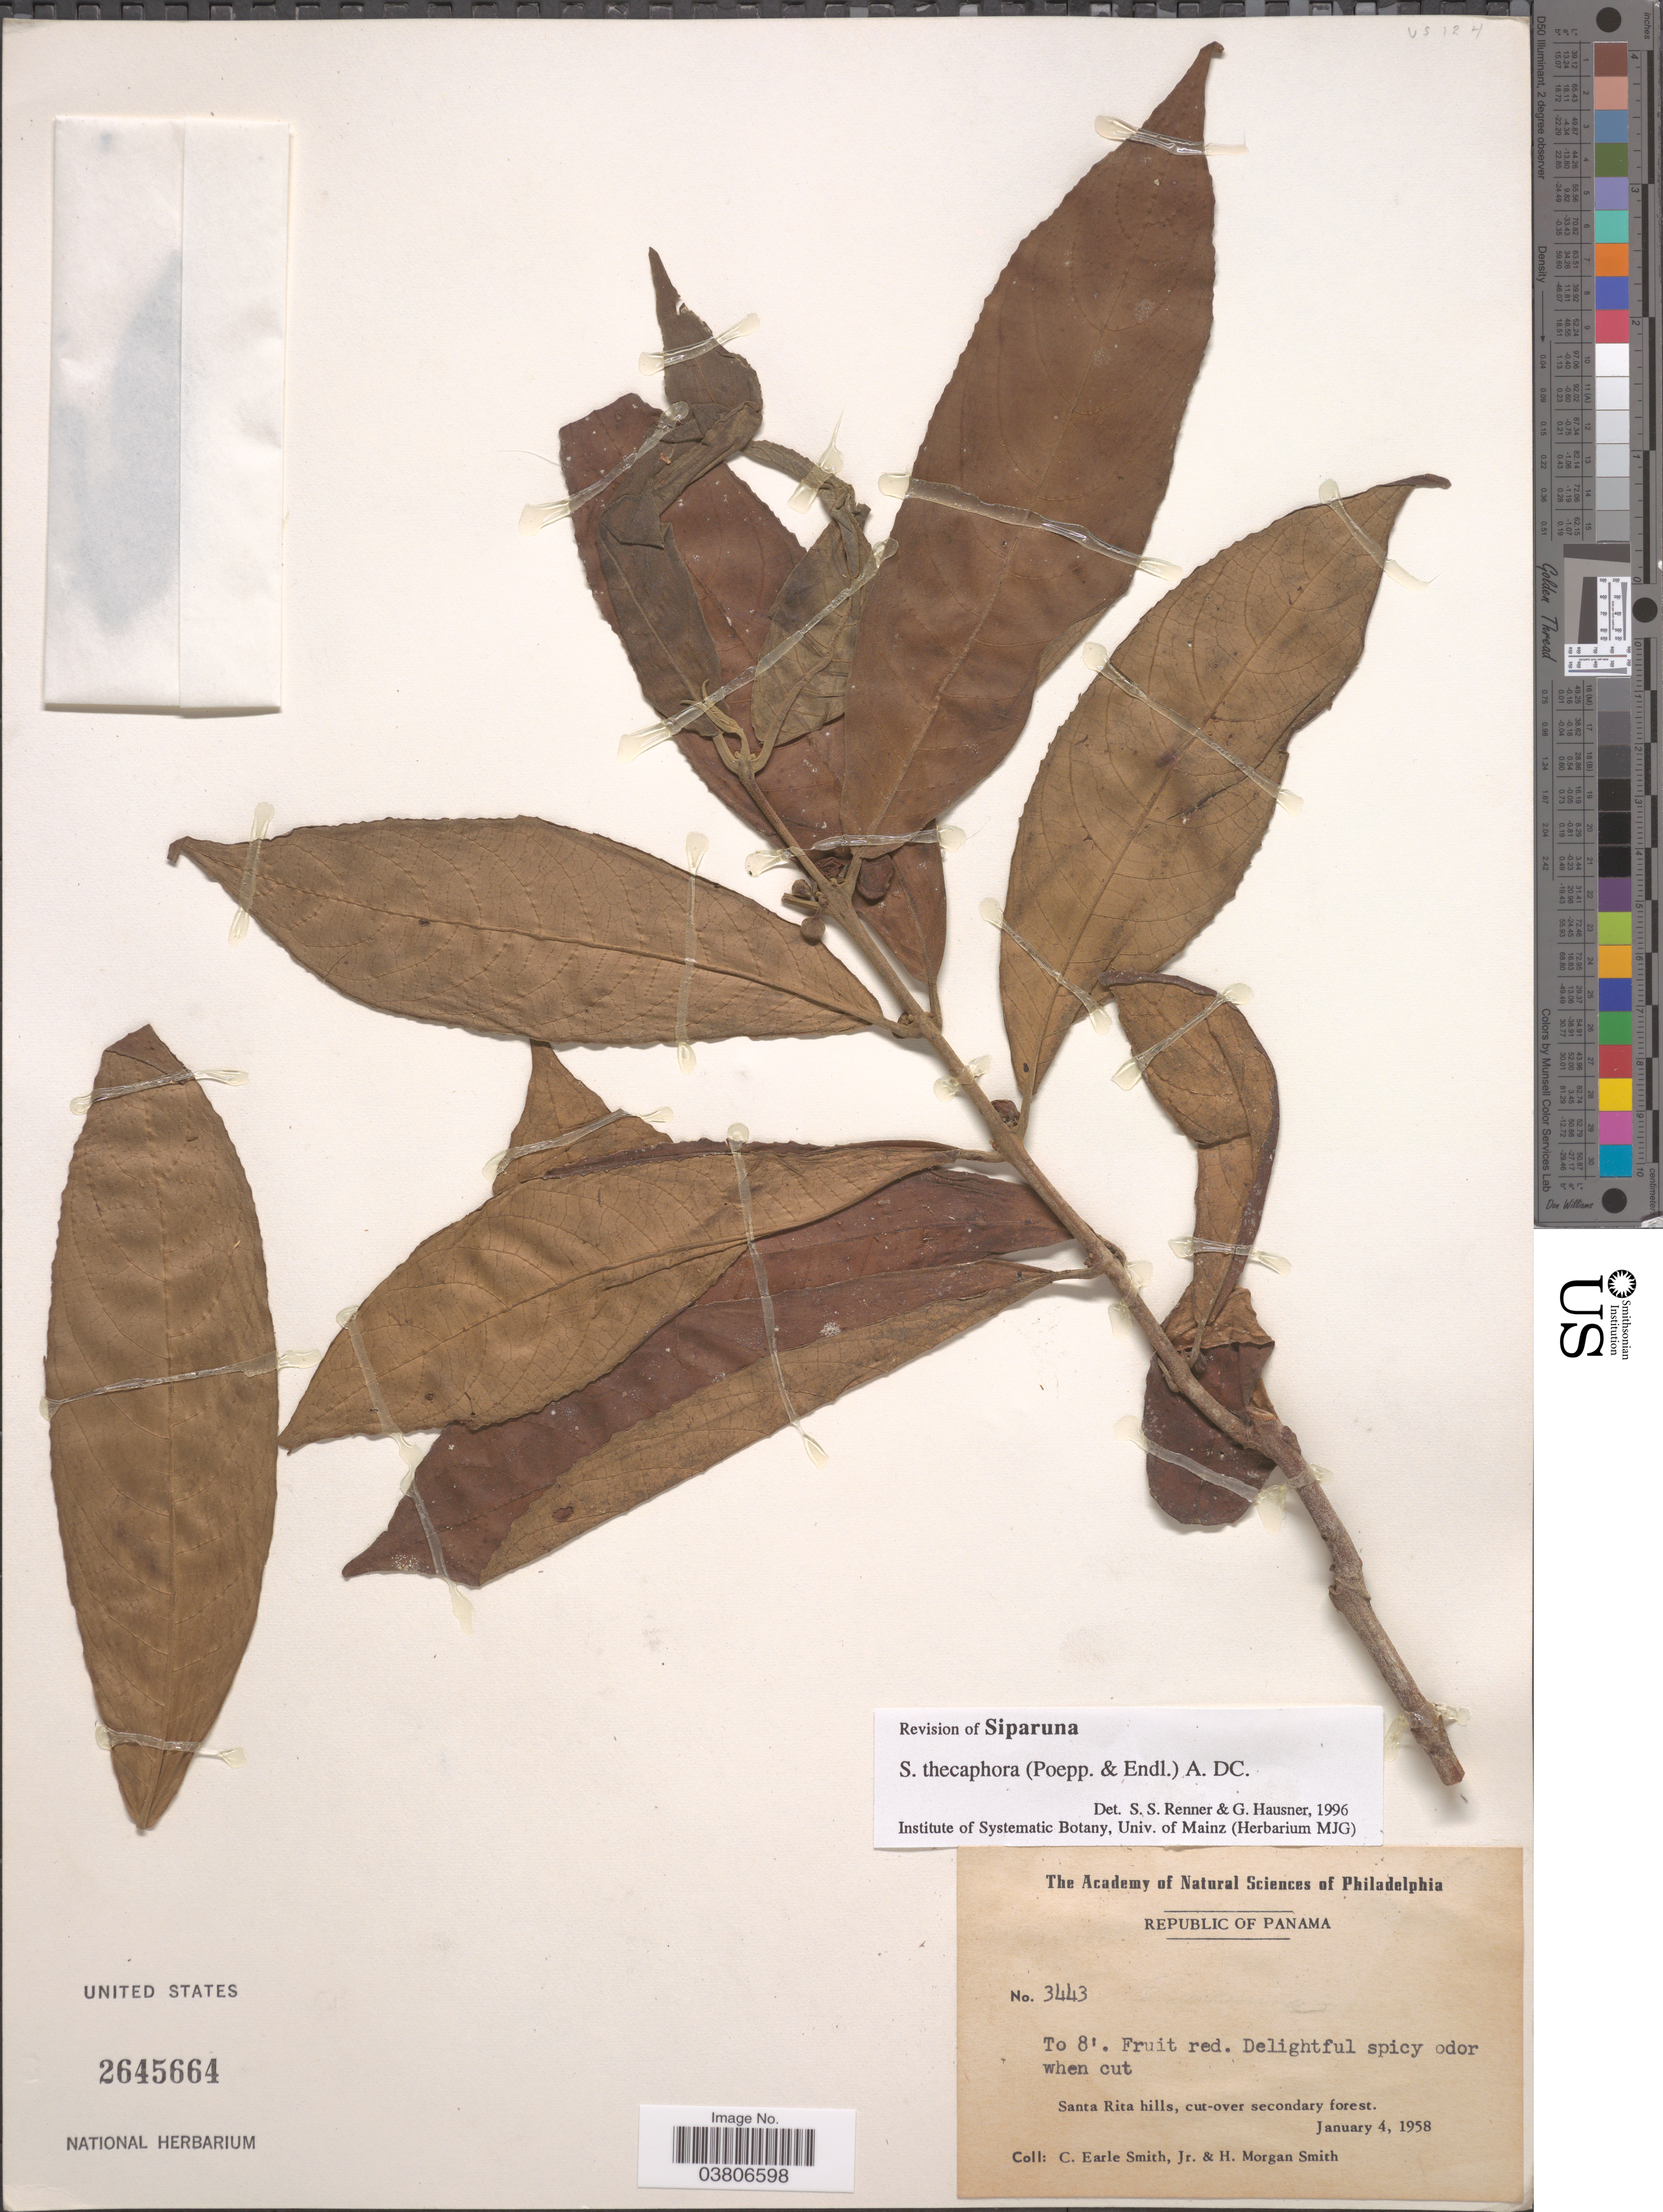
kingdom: Plantae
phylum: Tracheophyta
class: Magnoliopsida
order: Laurales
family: Siparunaceae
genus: Siparuna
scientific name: Siparuna thecaphora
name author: (Poepp. & Endl.) A. DC.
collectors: C. E. Smith Jr. & H. M. Smith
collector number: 3443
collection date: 1958-01-04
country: Panama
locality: Republic of Panama. Santa Rita hills, cut-over secondary forest.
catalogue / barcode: US 2645664